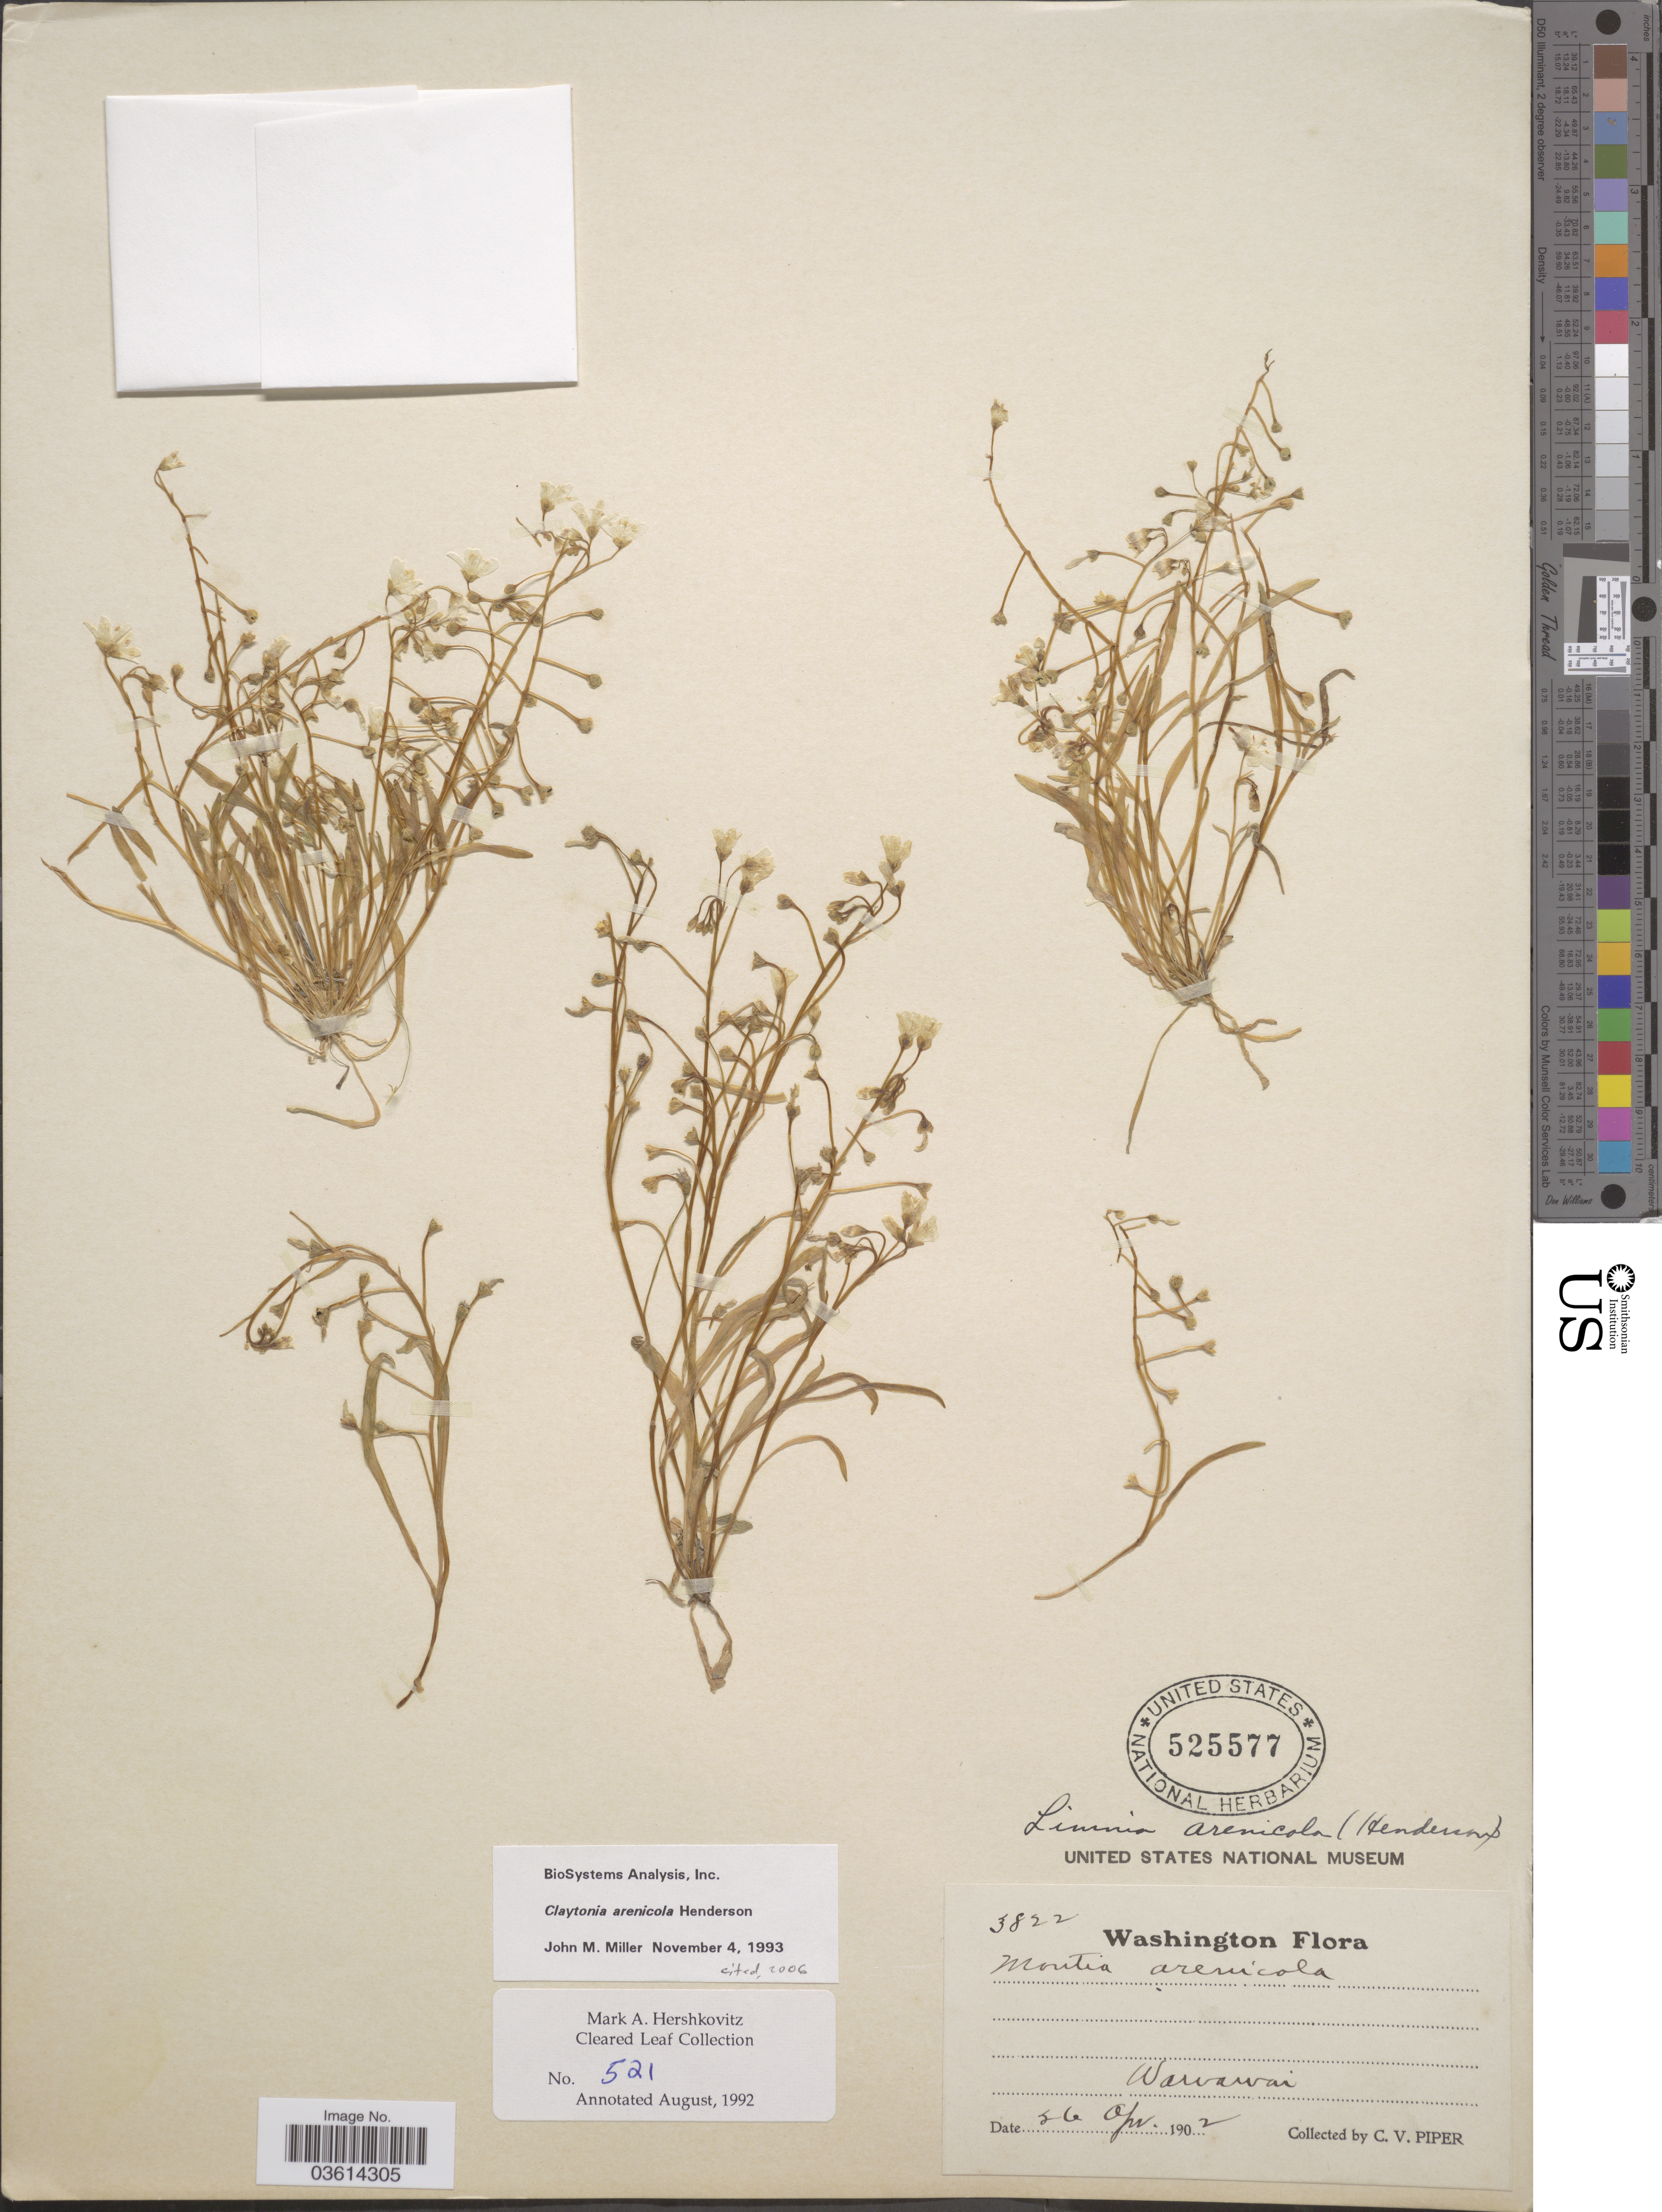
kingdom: Plantae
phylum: Tracheophyta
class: Magnoliopsida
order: Caryophyllales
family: Montiaceae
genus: Claytonia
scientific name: Claytonia arenicola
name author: L.F. Hend.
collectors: C. V. Piper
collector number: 3822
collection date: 1902-04-26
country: United States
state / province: Washington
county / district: Whitman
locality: Wawawai.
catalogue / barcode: US 525577